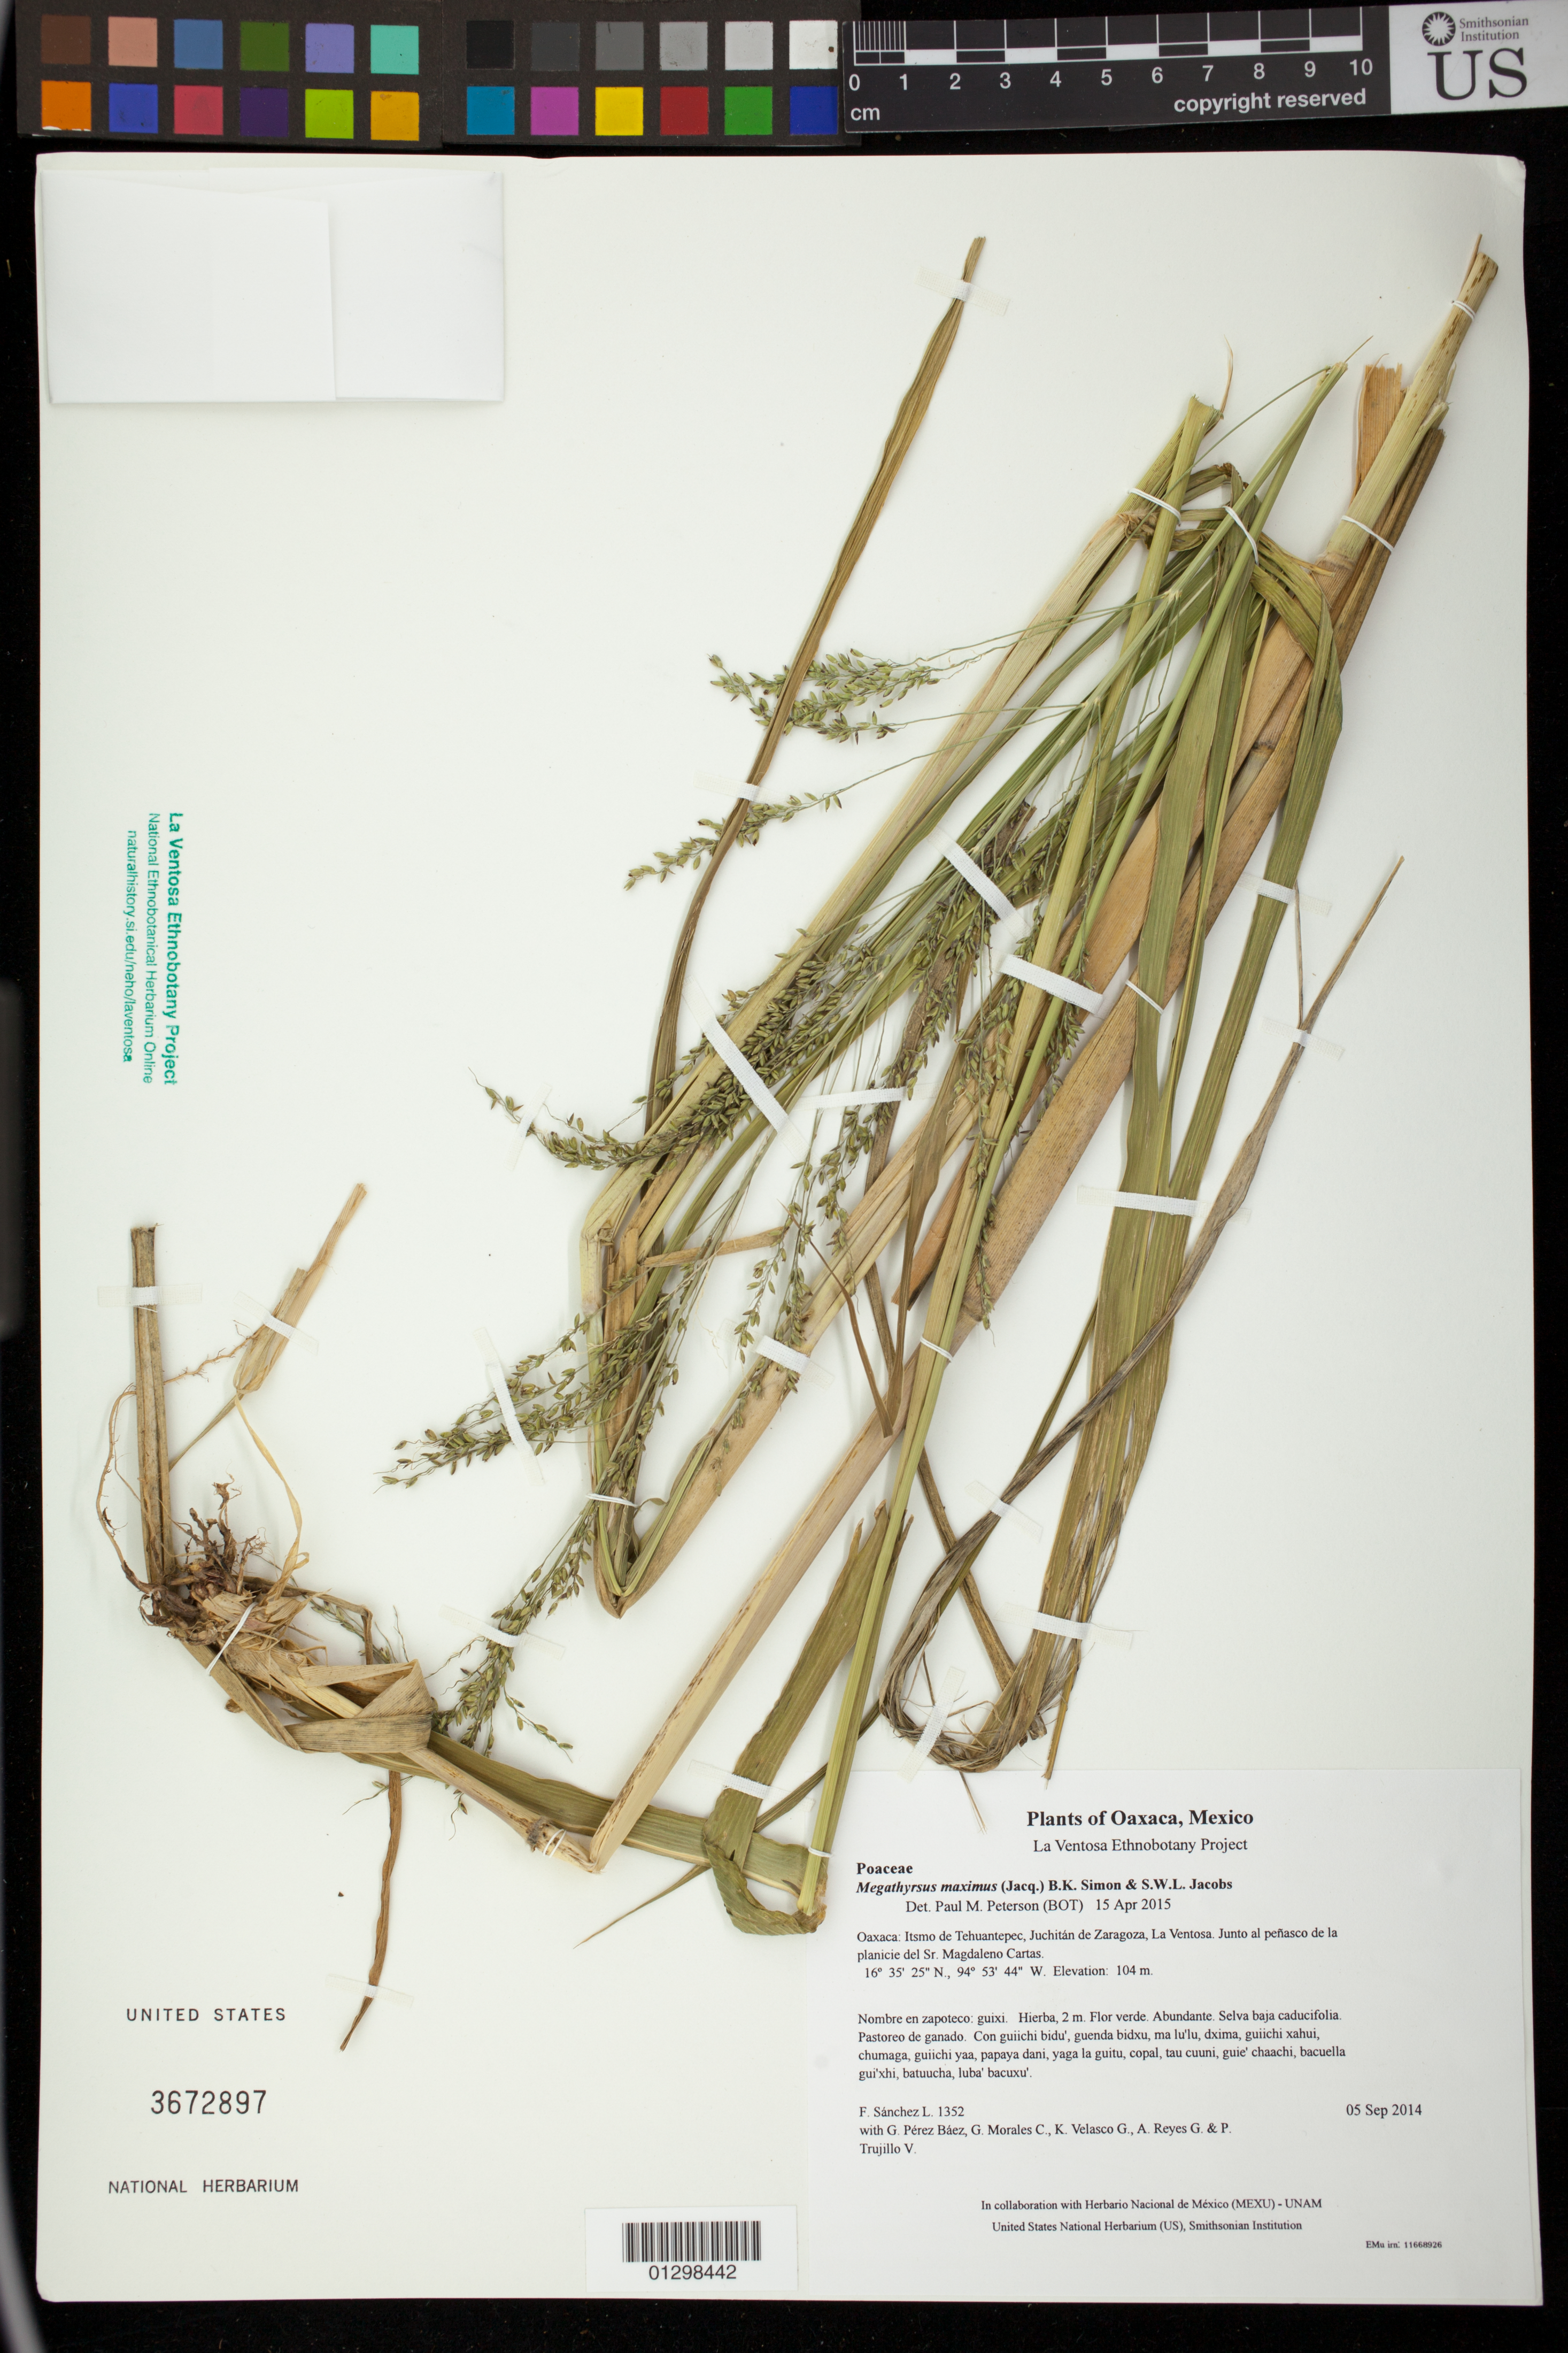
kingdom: Plantae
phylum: Tracheophyta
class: Liliopsida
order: Poales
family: Poaceae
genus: Megathyrsus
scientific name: Megathyrsus maximus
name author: (Jacq.) B.K. Simon & S.W.L. Jacobs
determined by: Peterson, Paul M., (BOT), Smithsonian Institution - National Museum of Natural History (UNITED STATES)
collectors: F. Sánchez L., G. Pérez Báez, G. Morales C., K. Velasco G., A. Reyes G. & P. Trujillo V.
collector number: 1352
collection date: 2014-09-05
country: Mexico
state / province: Oaxaca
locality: Itsmo de Tehuantepec, Juchitán de Zaragoza, La Ventosa. Junto al peñasco de la planicie del Sr. Magdaleno Cartas.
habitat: Selva baja caducifolia. Pastoreo de ganado.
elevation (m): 104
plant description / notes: JEBOT, MEXU, SERO, US; Guixi. 2 m. Guie' naga'. Stale.; sacaton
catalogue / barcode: US 3672897